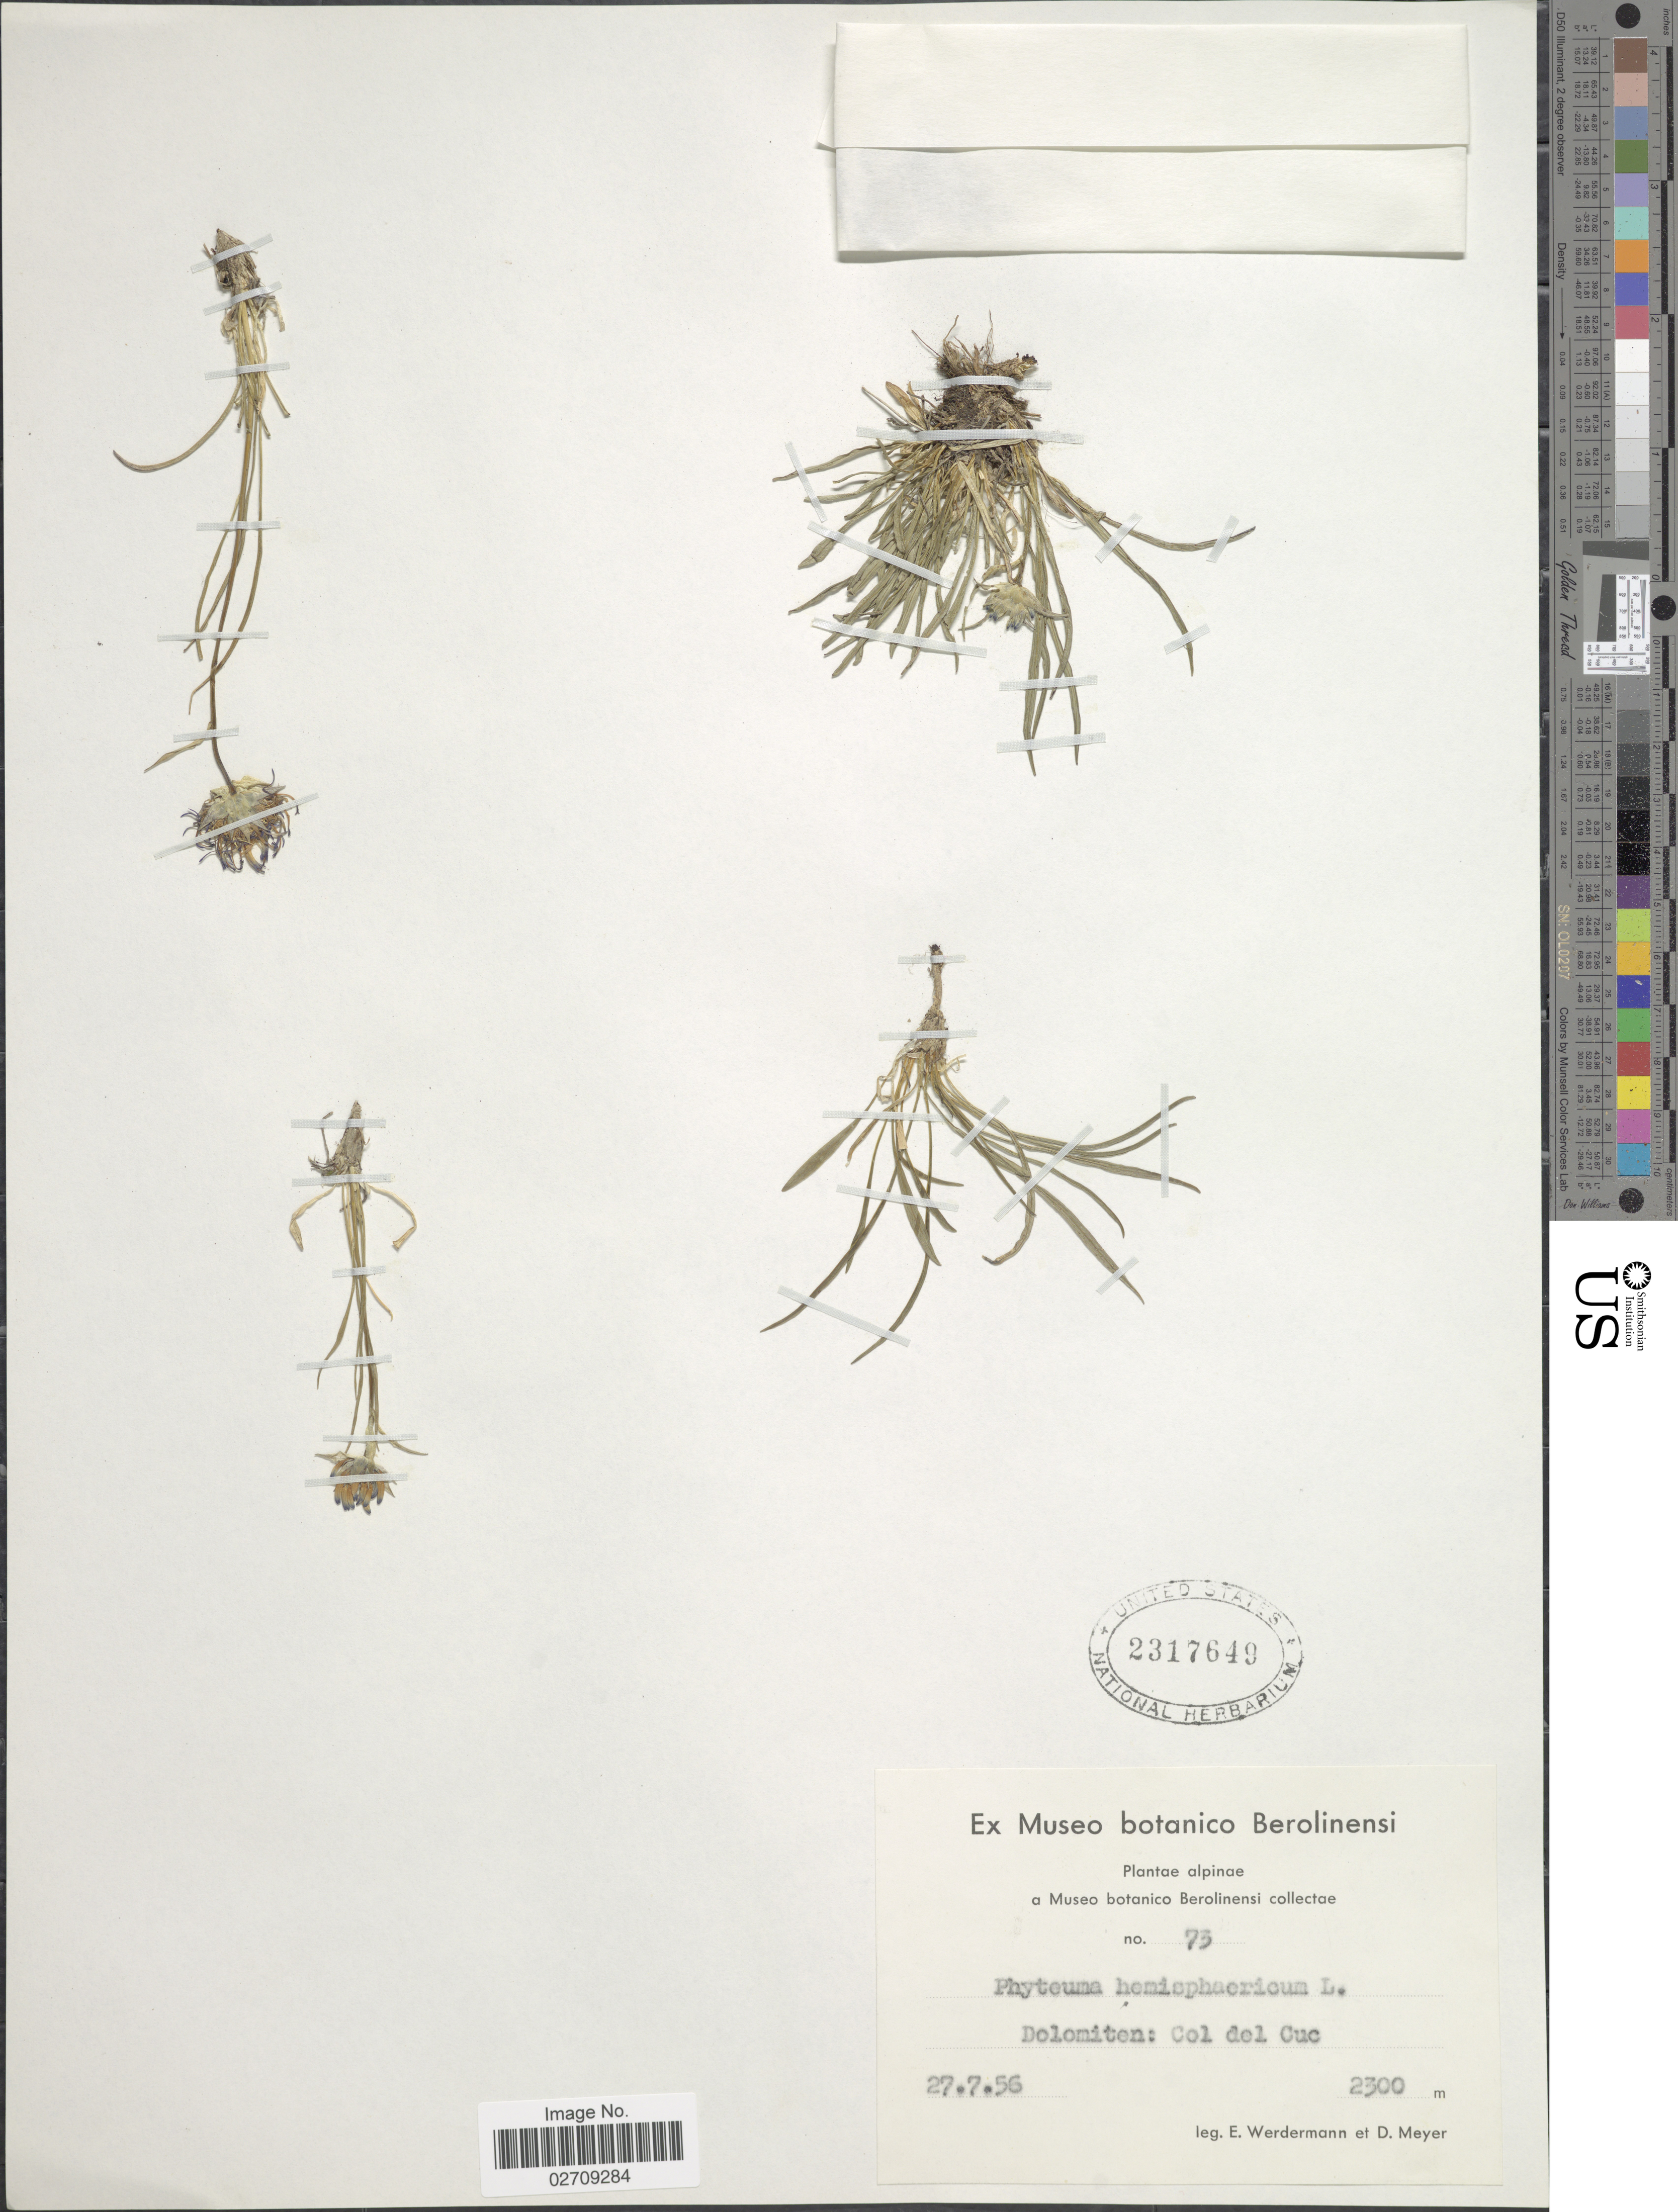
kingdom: Plantae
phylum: Tracheophyta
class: Magnoliopsida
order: Asterales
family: Campanulaceae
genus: Phyteuma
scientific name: Phyteuma hemisphaericum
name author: L.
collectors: E. Werdermann & D. Meyer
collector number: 73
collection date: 1956-07-27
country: Italy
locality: Alpinae. Dolomiten: Col del Cuc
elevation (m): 2300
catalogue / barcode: US 2317649